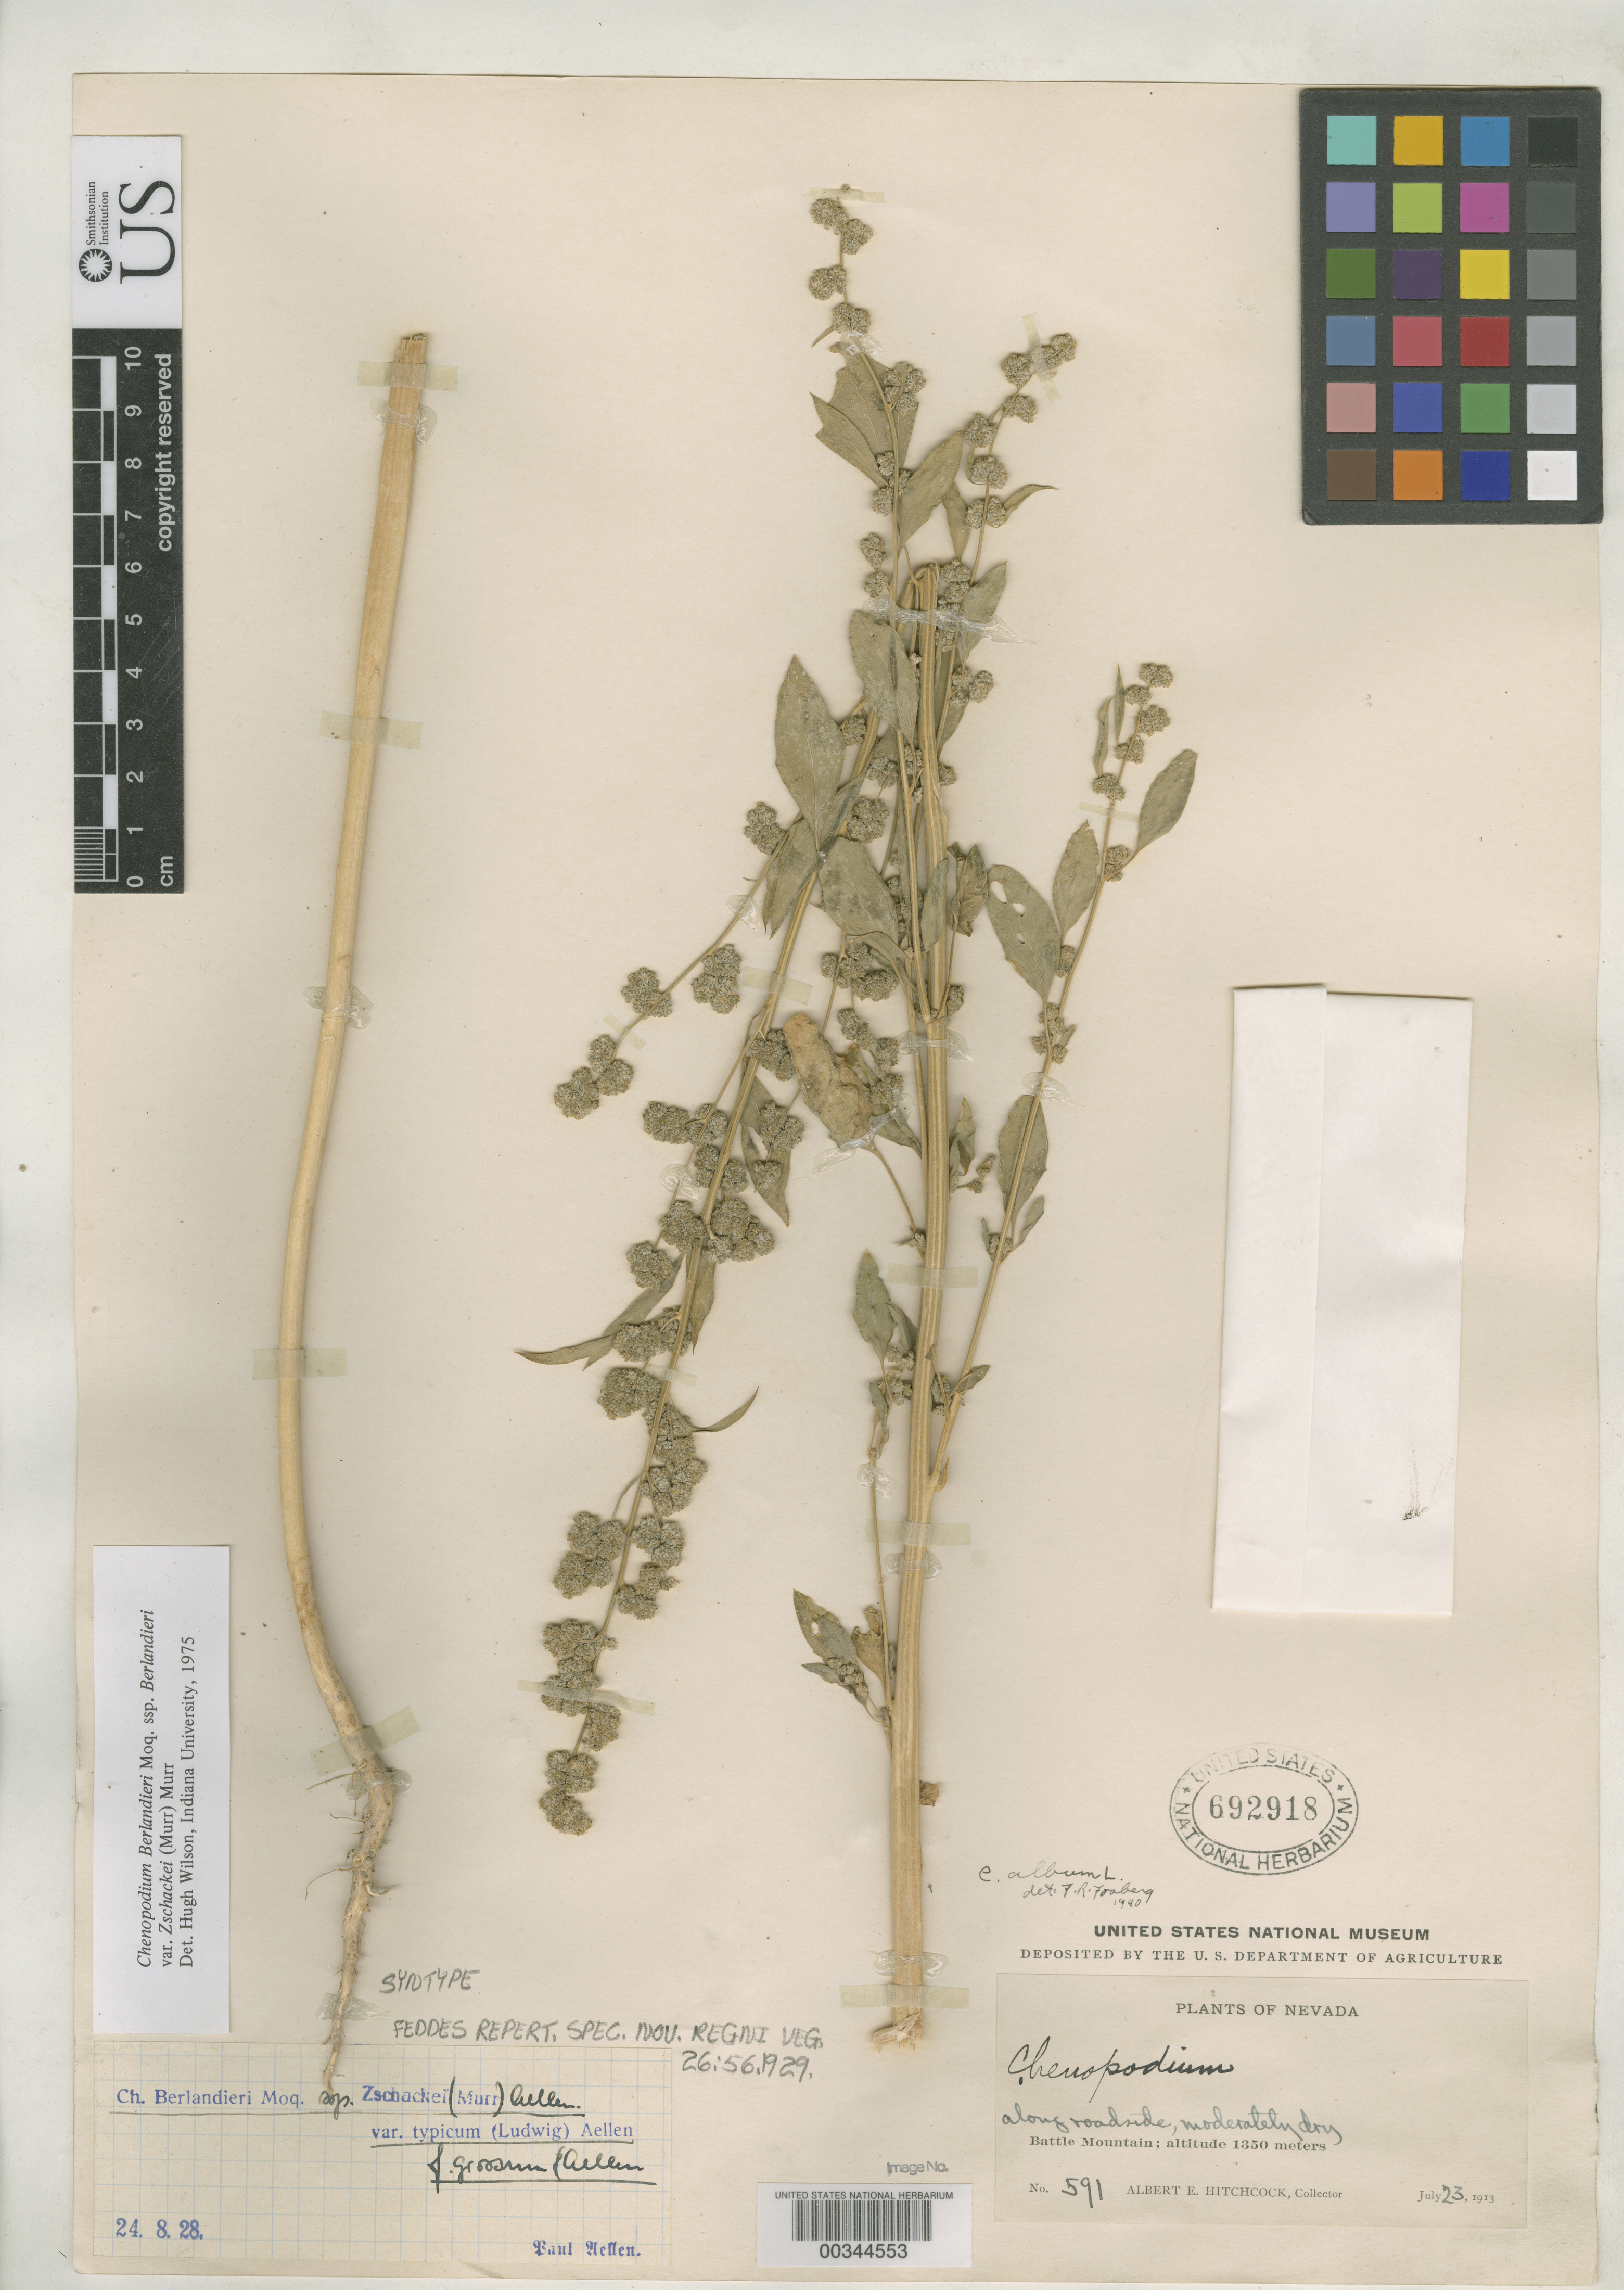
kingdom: Plantae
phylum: Tracheophyta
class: Magnoliopsida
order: Caryophyllales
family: Amaranthaceae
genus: Chenopodium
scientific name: Chenopodium berlandieri f. grossum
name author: Aellen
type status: Syntype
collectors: A. S. Hitchcock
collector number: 591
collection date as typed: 23 Jul 1913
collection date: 1913-07-23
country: United States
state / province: Nevada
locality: Battle Mountain along roadside.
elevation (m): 1350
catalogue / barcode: US 692918